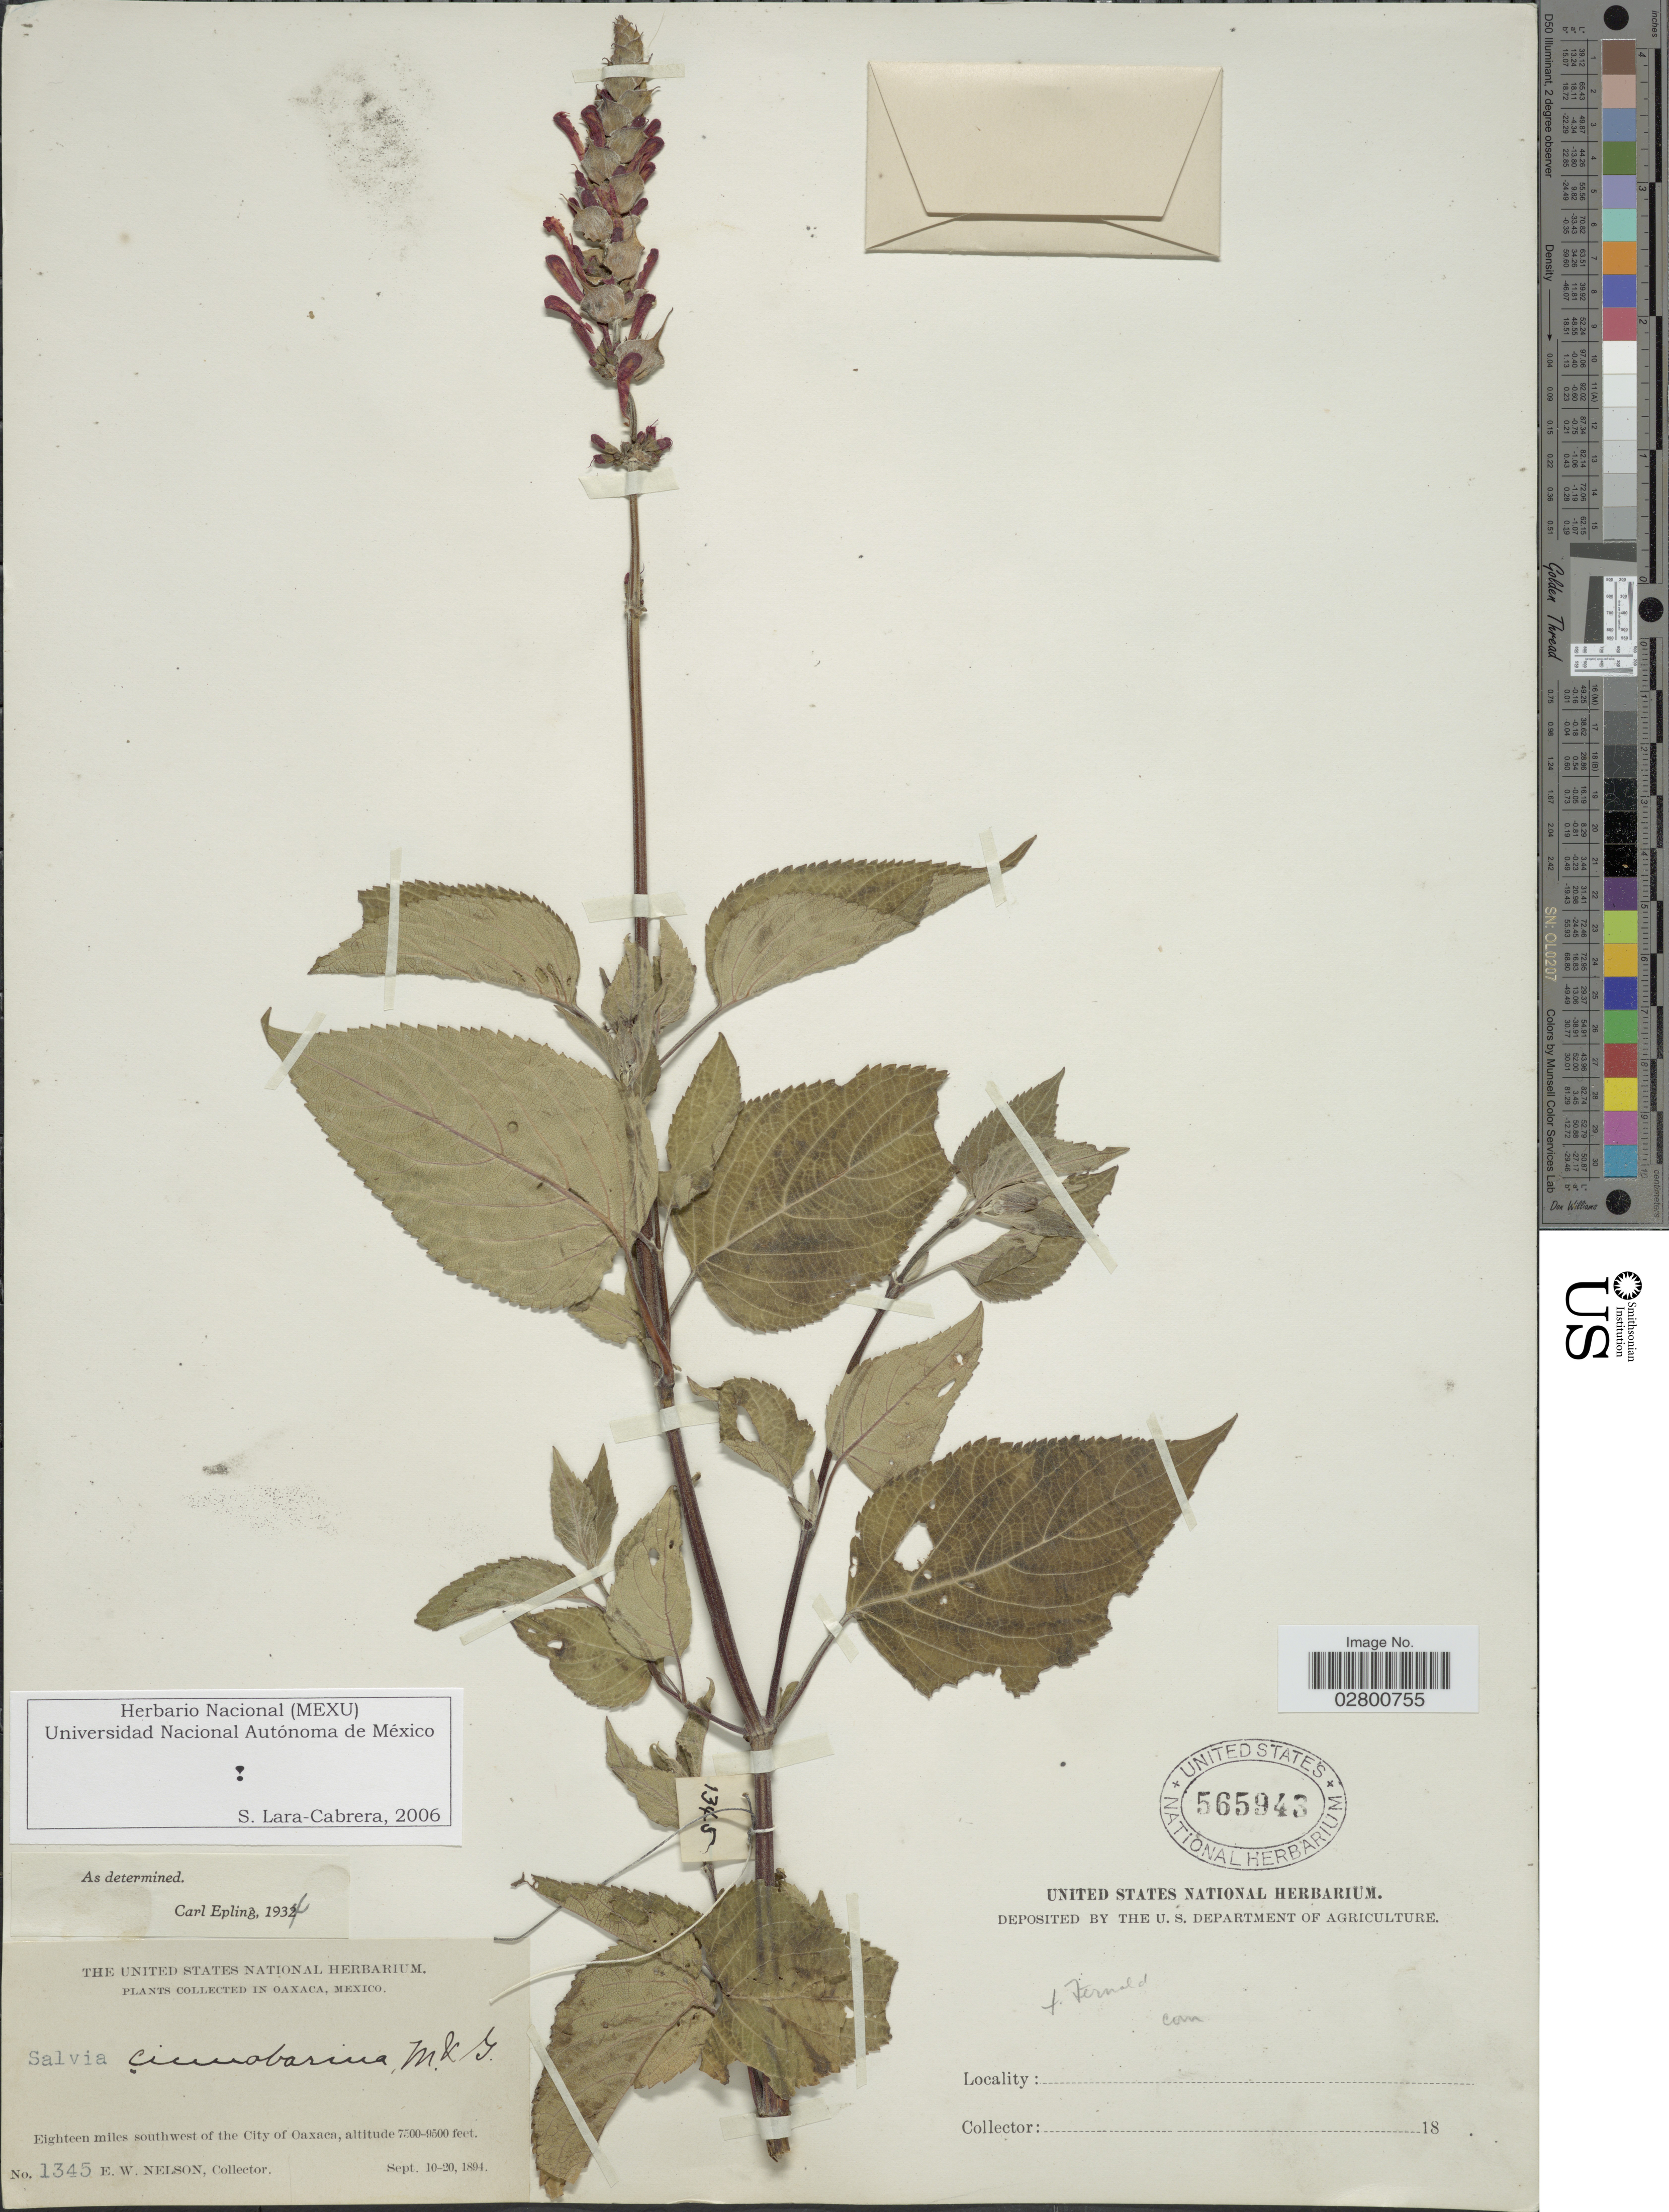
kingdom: Plantae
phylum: Tracheophyta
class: Magnoliopsida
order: Lamiales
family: Lamiaceae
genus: Salvia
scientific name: Salvia cinnabarina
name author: M. Martens & Galeotti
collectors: E. W. Nelson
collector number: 1345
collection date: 1894-09-10/1894-09-20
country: Mexico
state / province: Oaxaca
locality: Eighteen miles southwest of the City of Oaxaca.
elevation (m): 2286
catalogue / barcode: US 565943